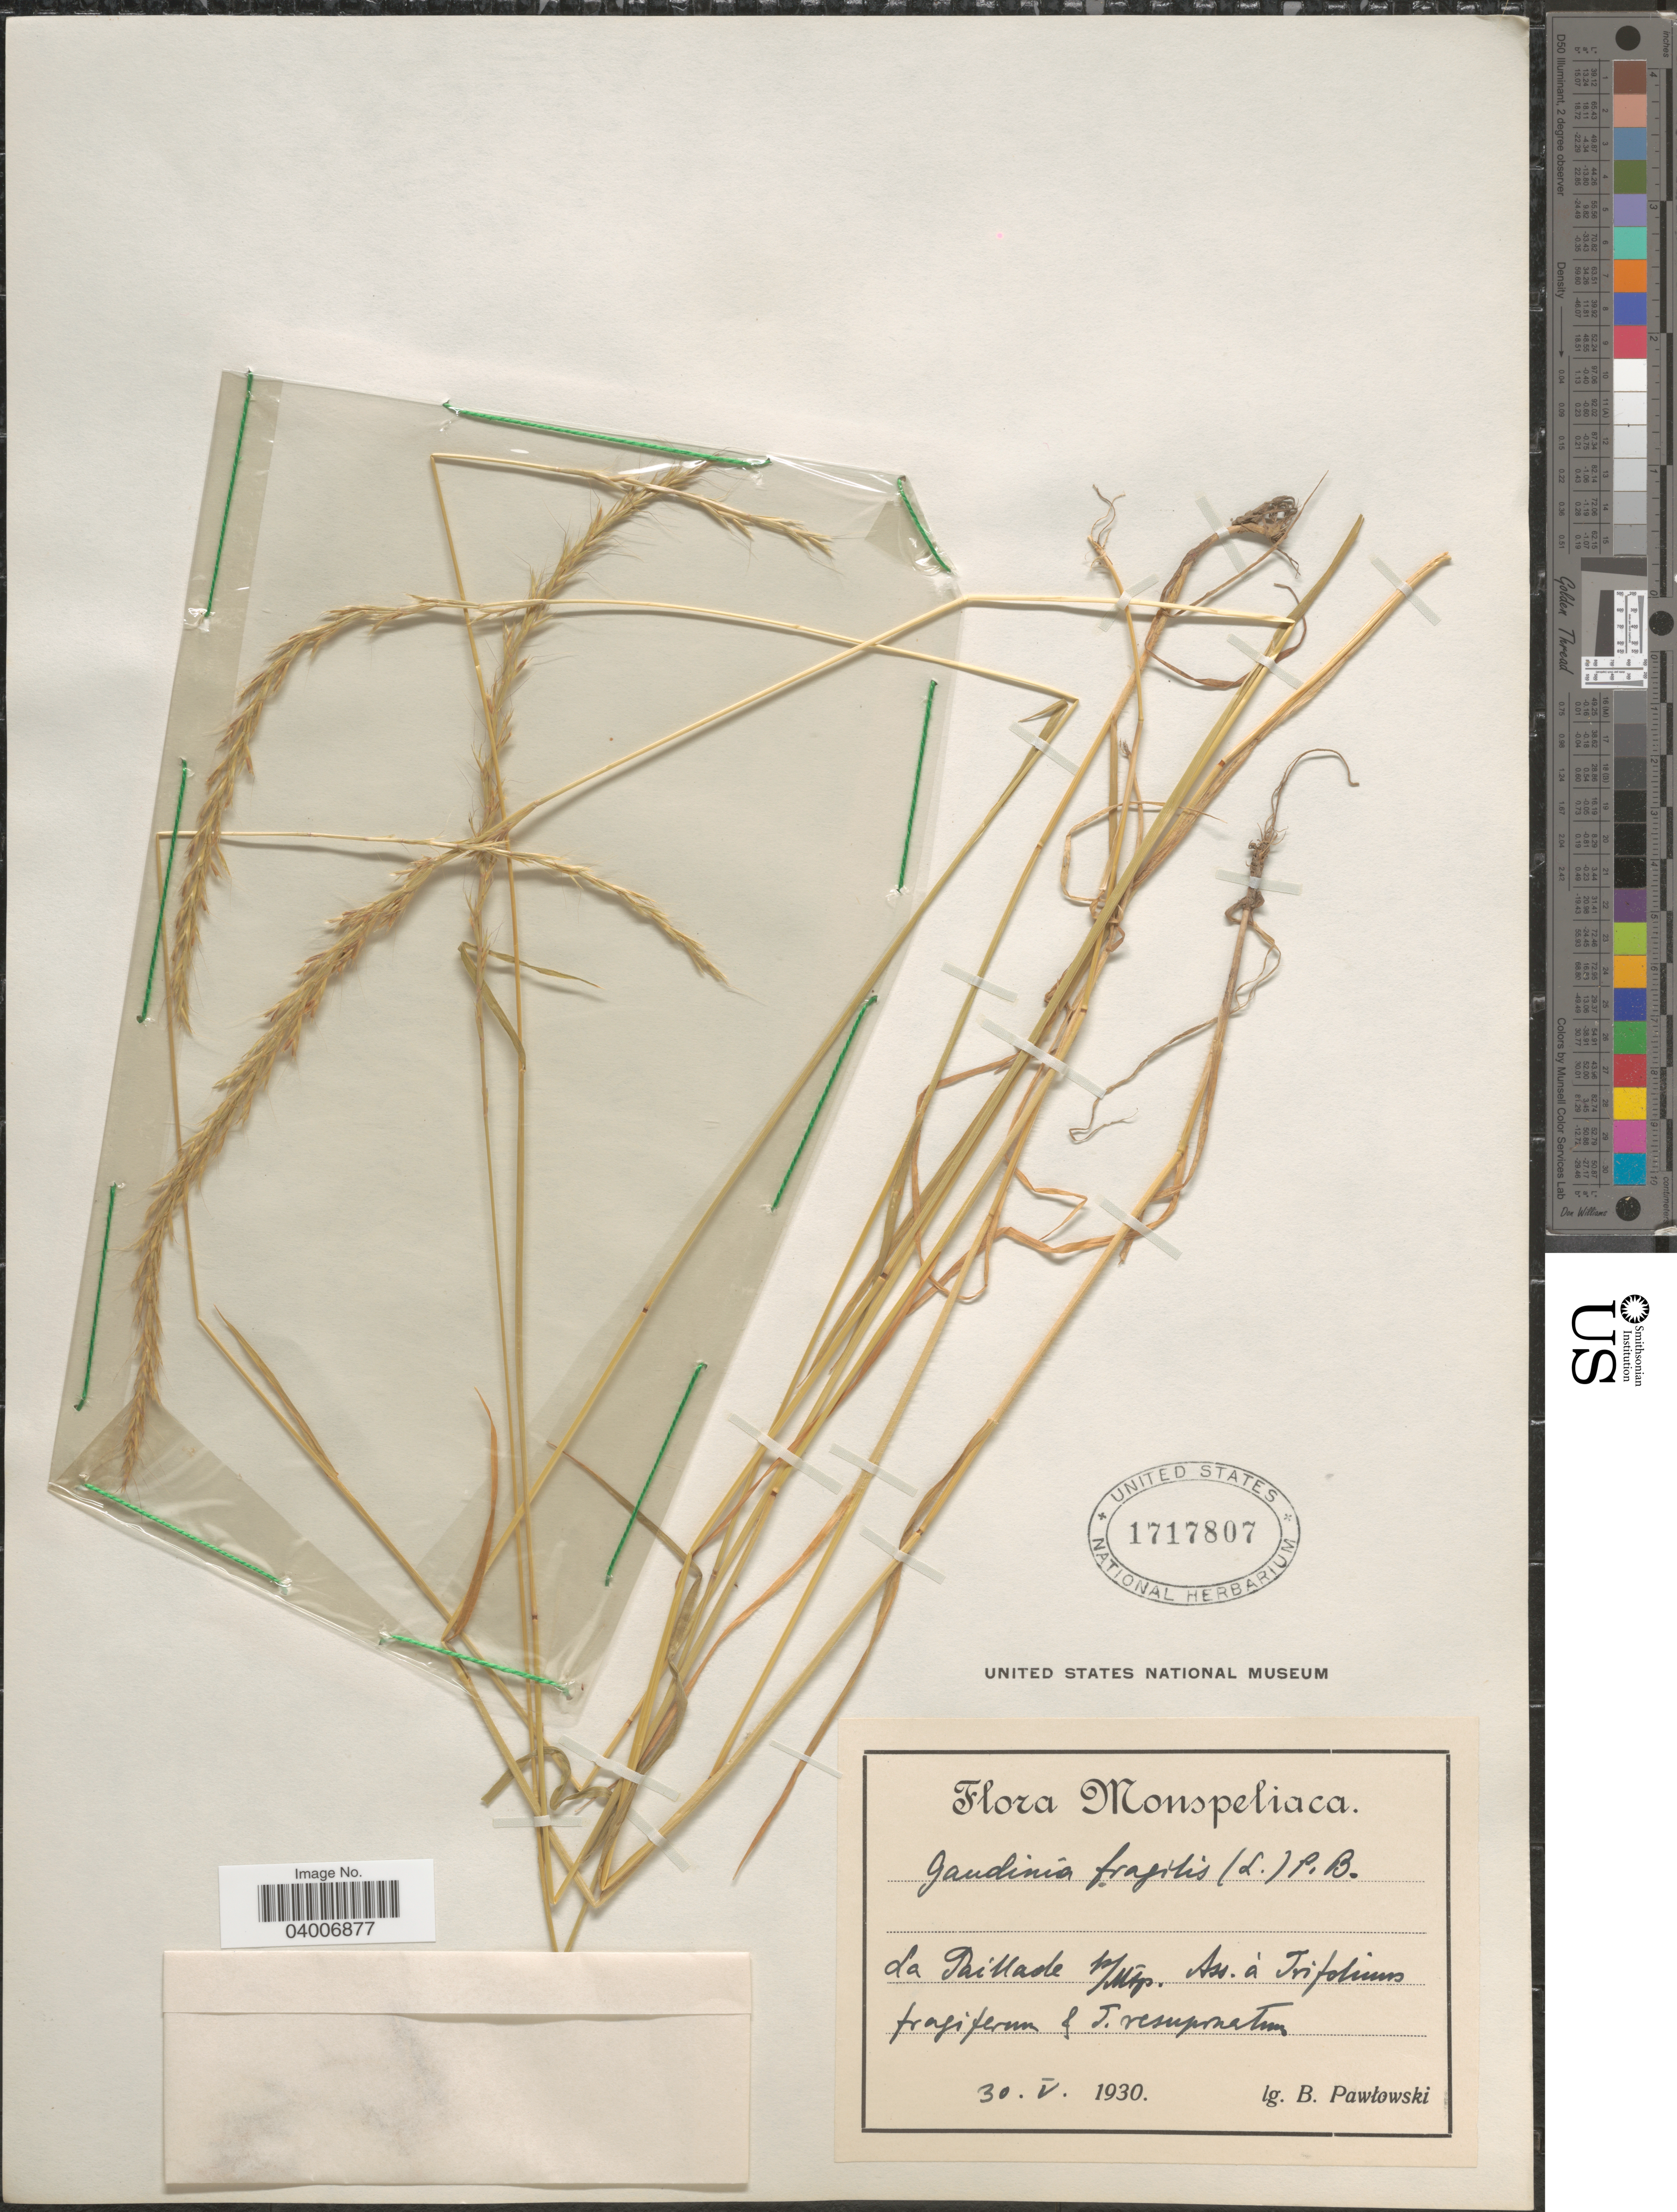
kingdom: Plantae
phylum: Tracheophyta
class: Liliopsida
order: Poales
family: Poaceae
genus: Gaudinia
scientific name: Gaudinia fragilis var. fragilis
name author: (L.) P. Beauv.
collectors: B. Pawlowski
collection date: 1930-05-30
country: France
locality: Monspeliaca. La Paillade.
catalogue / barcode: US 1717807